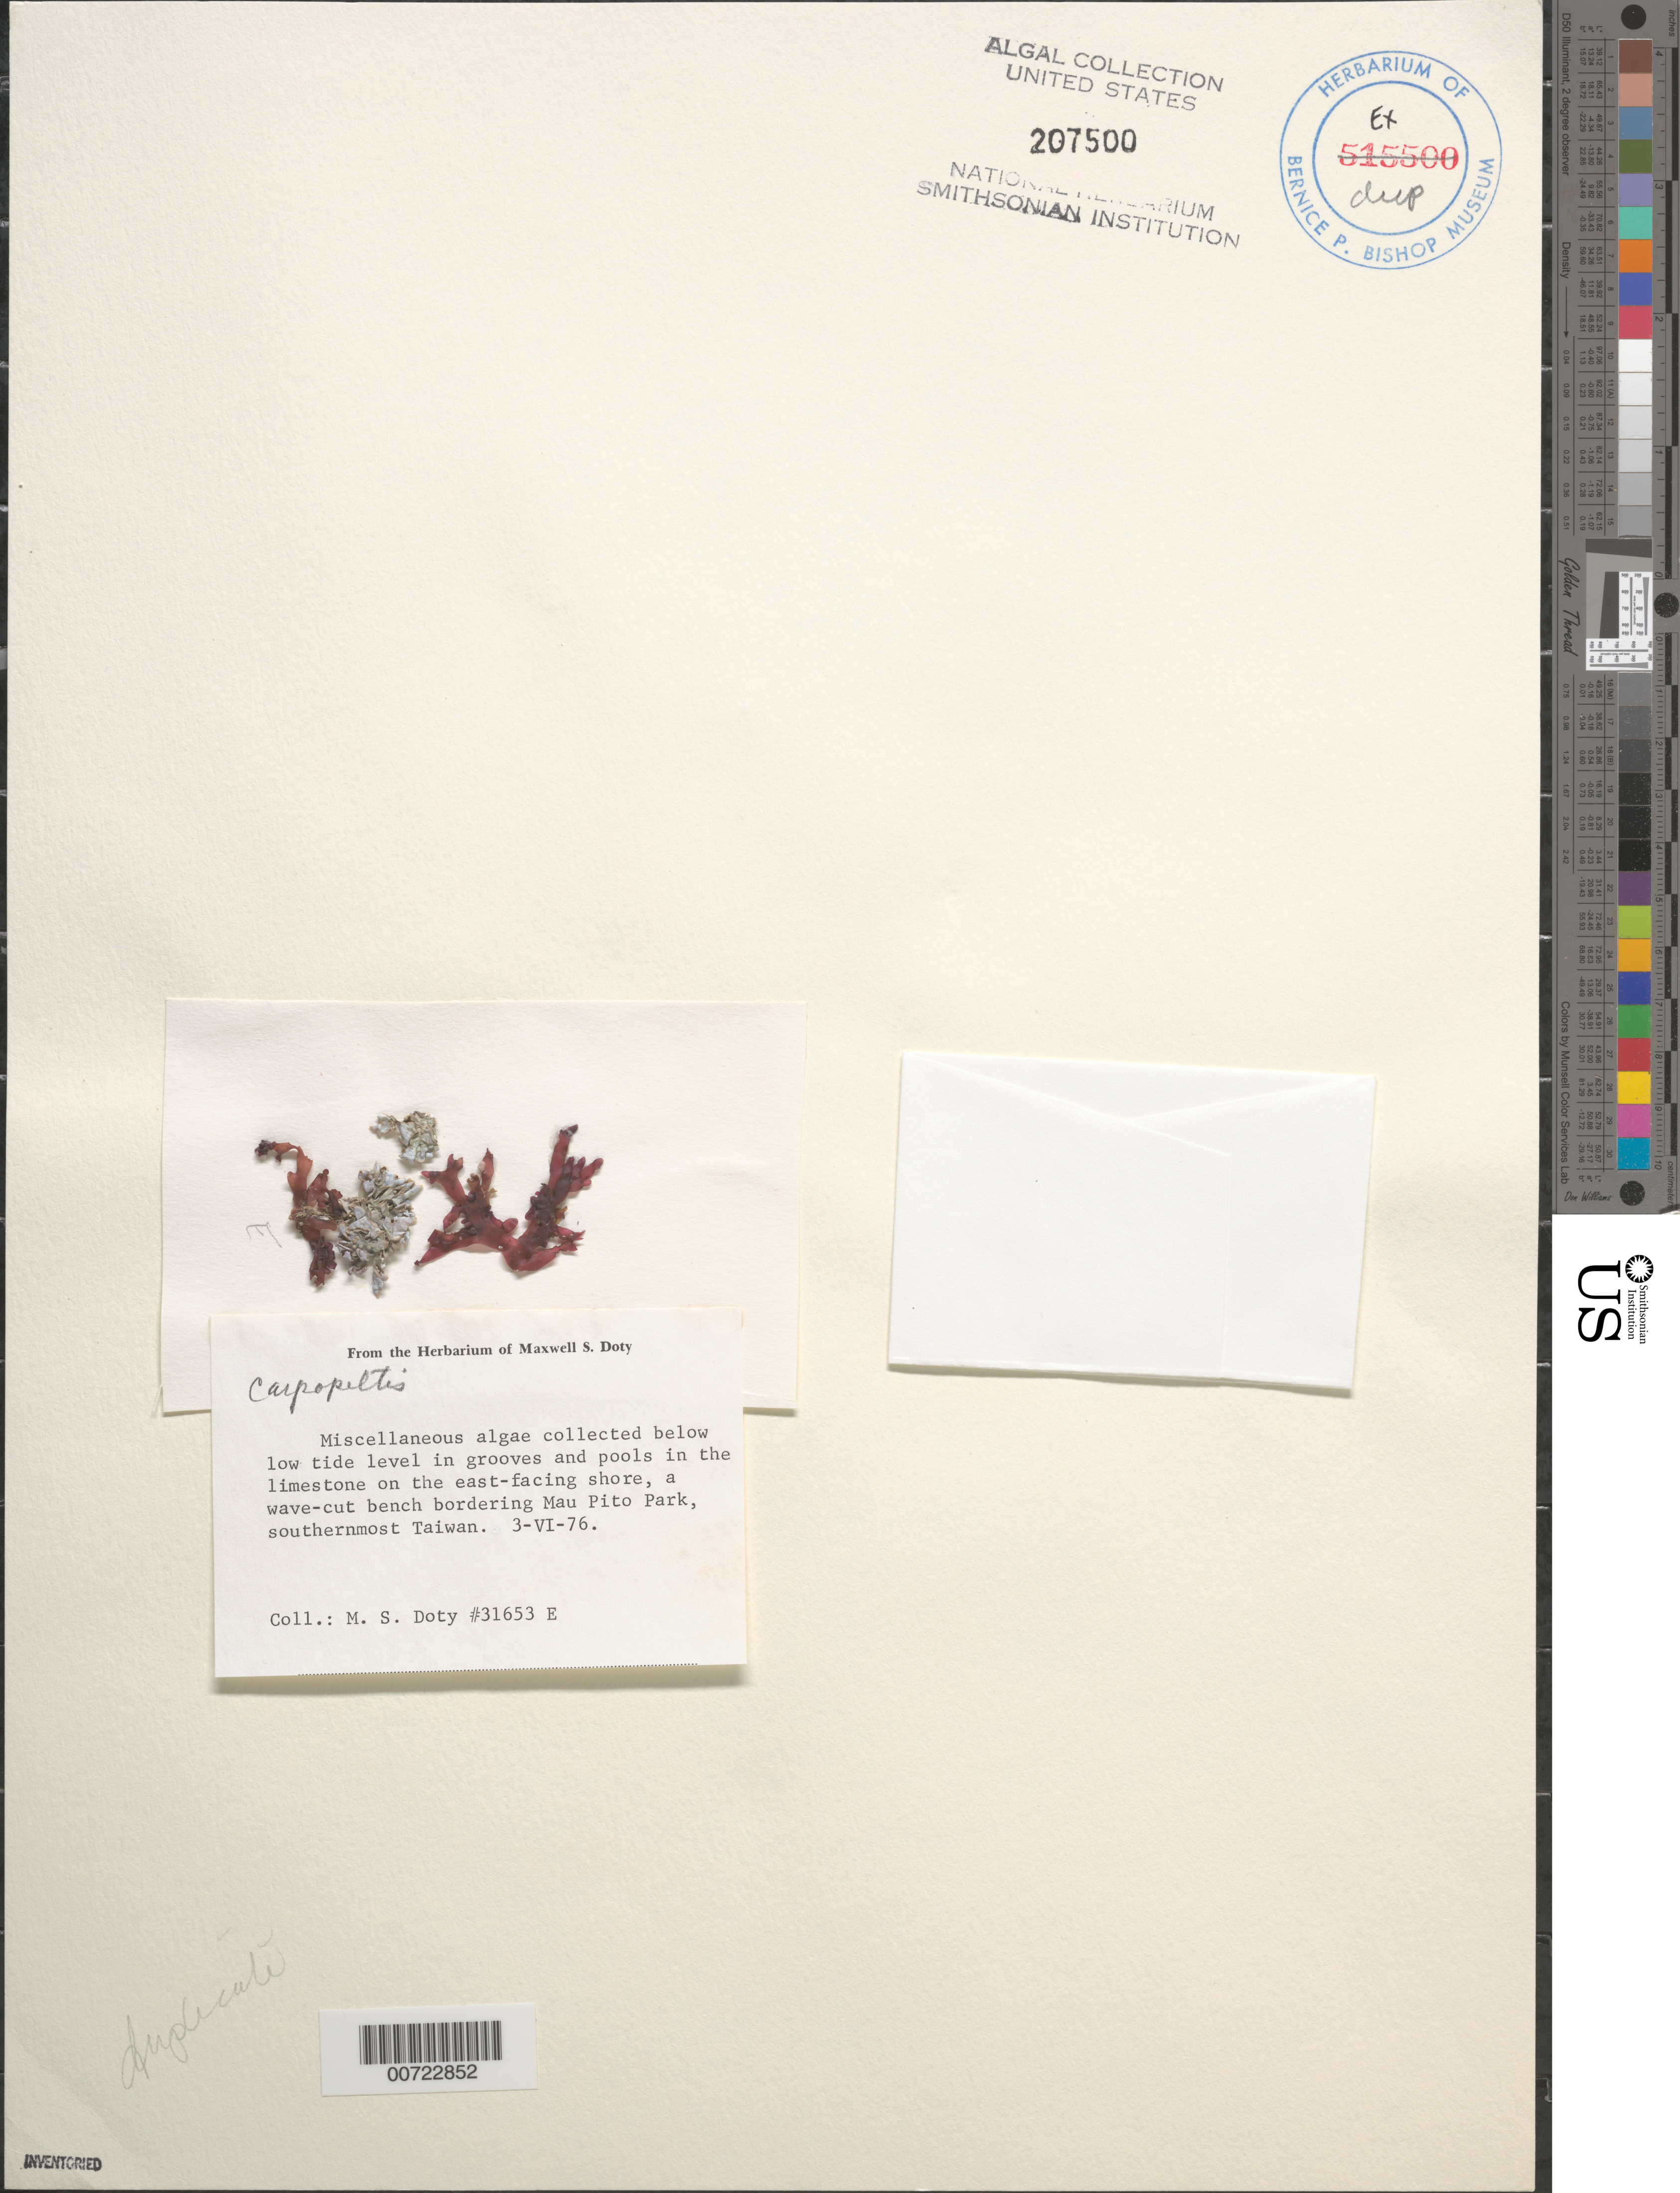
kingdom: Plantae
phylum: Rhodophyta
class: Florideophyceae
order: Halymeniales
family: Halymeniaceae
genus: Carpopeltis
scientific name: Carpopeltis sp.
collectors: M. S. Doty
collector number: MSD 31653E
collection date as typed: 03 Jun 1976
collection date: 1976-06-03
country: Taiwan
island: Taiwan [Formosa]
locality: Mau Pito Park, southernmost Taiwan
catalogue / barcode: US 207500